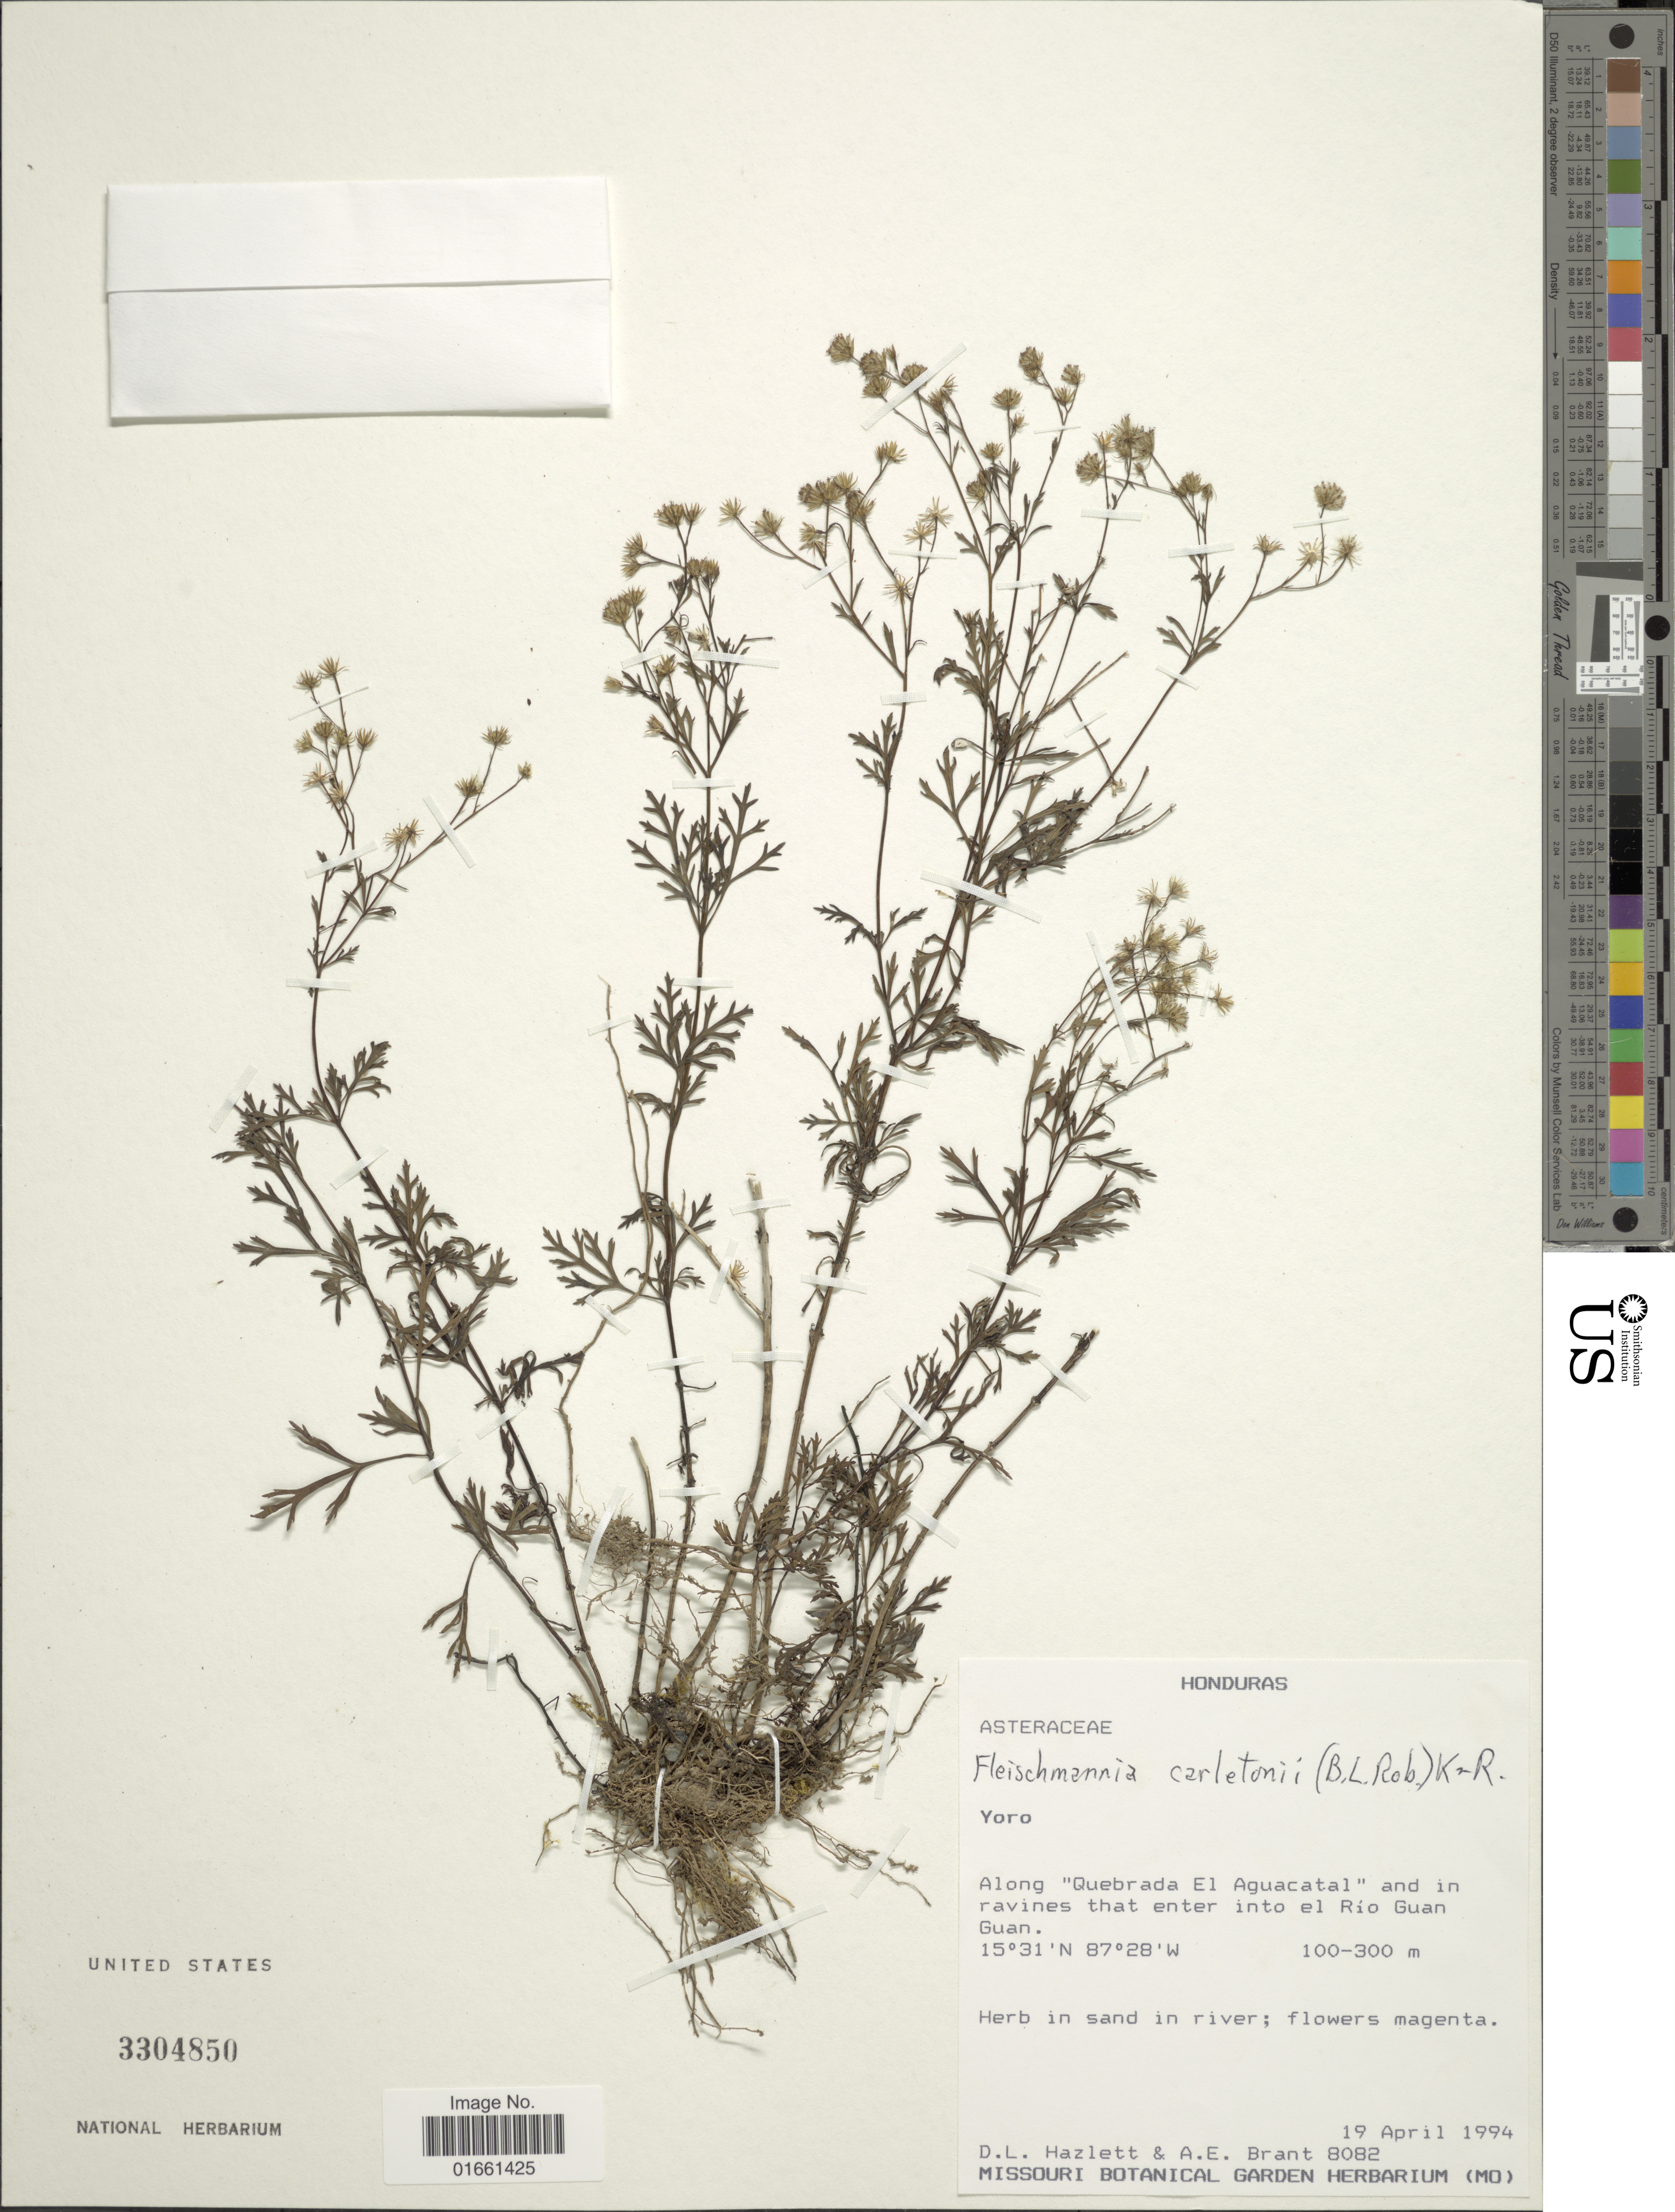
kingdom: Plantae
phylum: Tracheophyta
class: Magnoliopsida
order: Asterales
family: Asteraceae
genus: Fleischmannia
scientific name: Fleischmannia carletonii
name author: (B.L. Rob.) R.M. King & H. Rob.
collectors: D. Hazlett & A. Brant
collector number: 8082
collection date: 1994-04-19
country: Honduras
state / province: Yoro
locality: Along "Quebrada El Aguacatal"and in ravines that enter into el Rio Guan Guan.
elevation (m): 100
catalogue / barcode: US 3304850